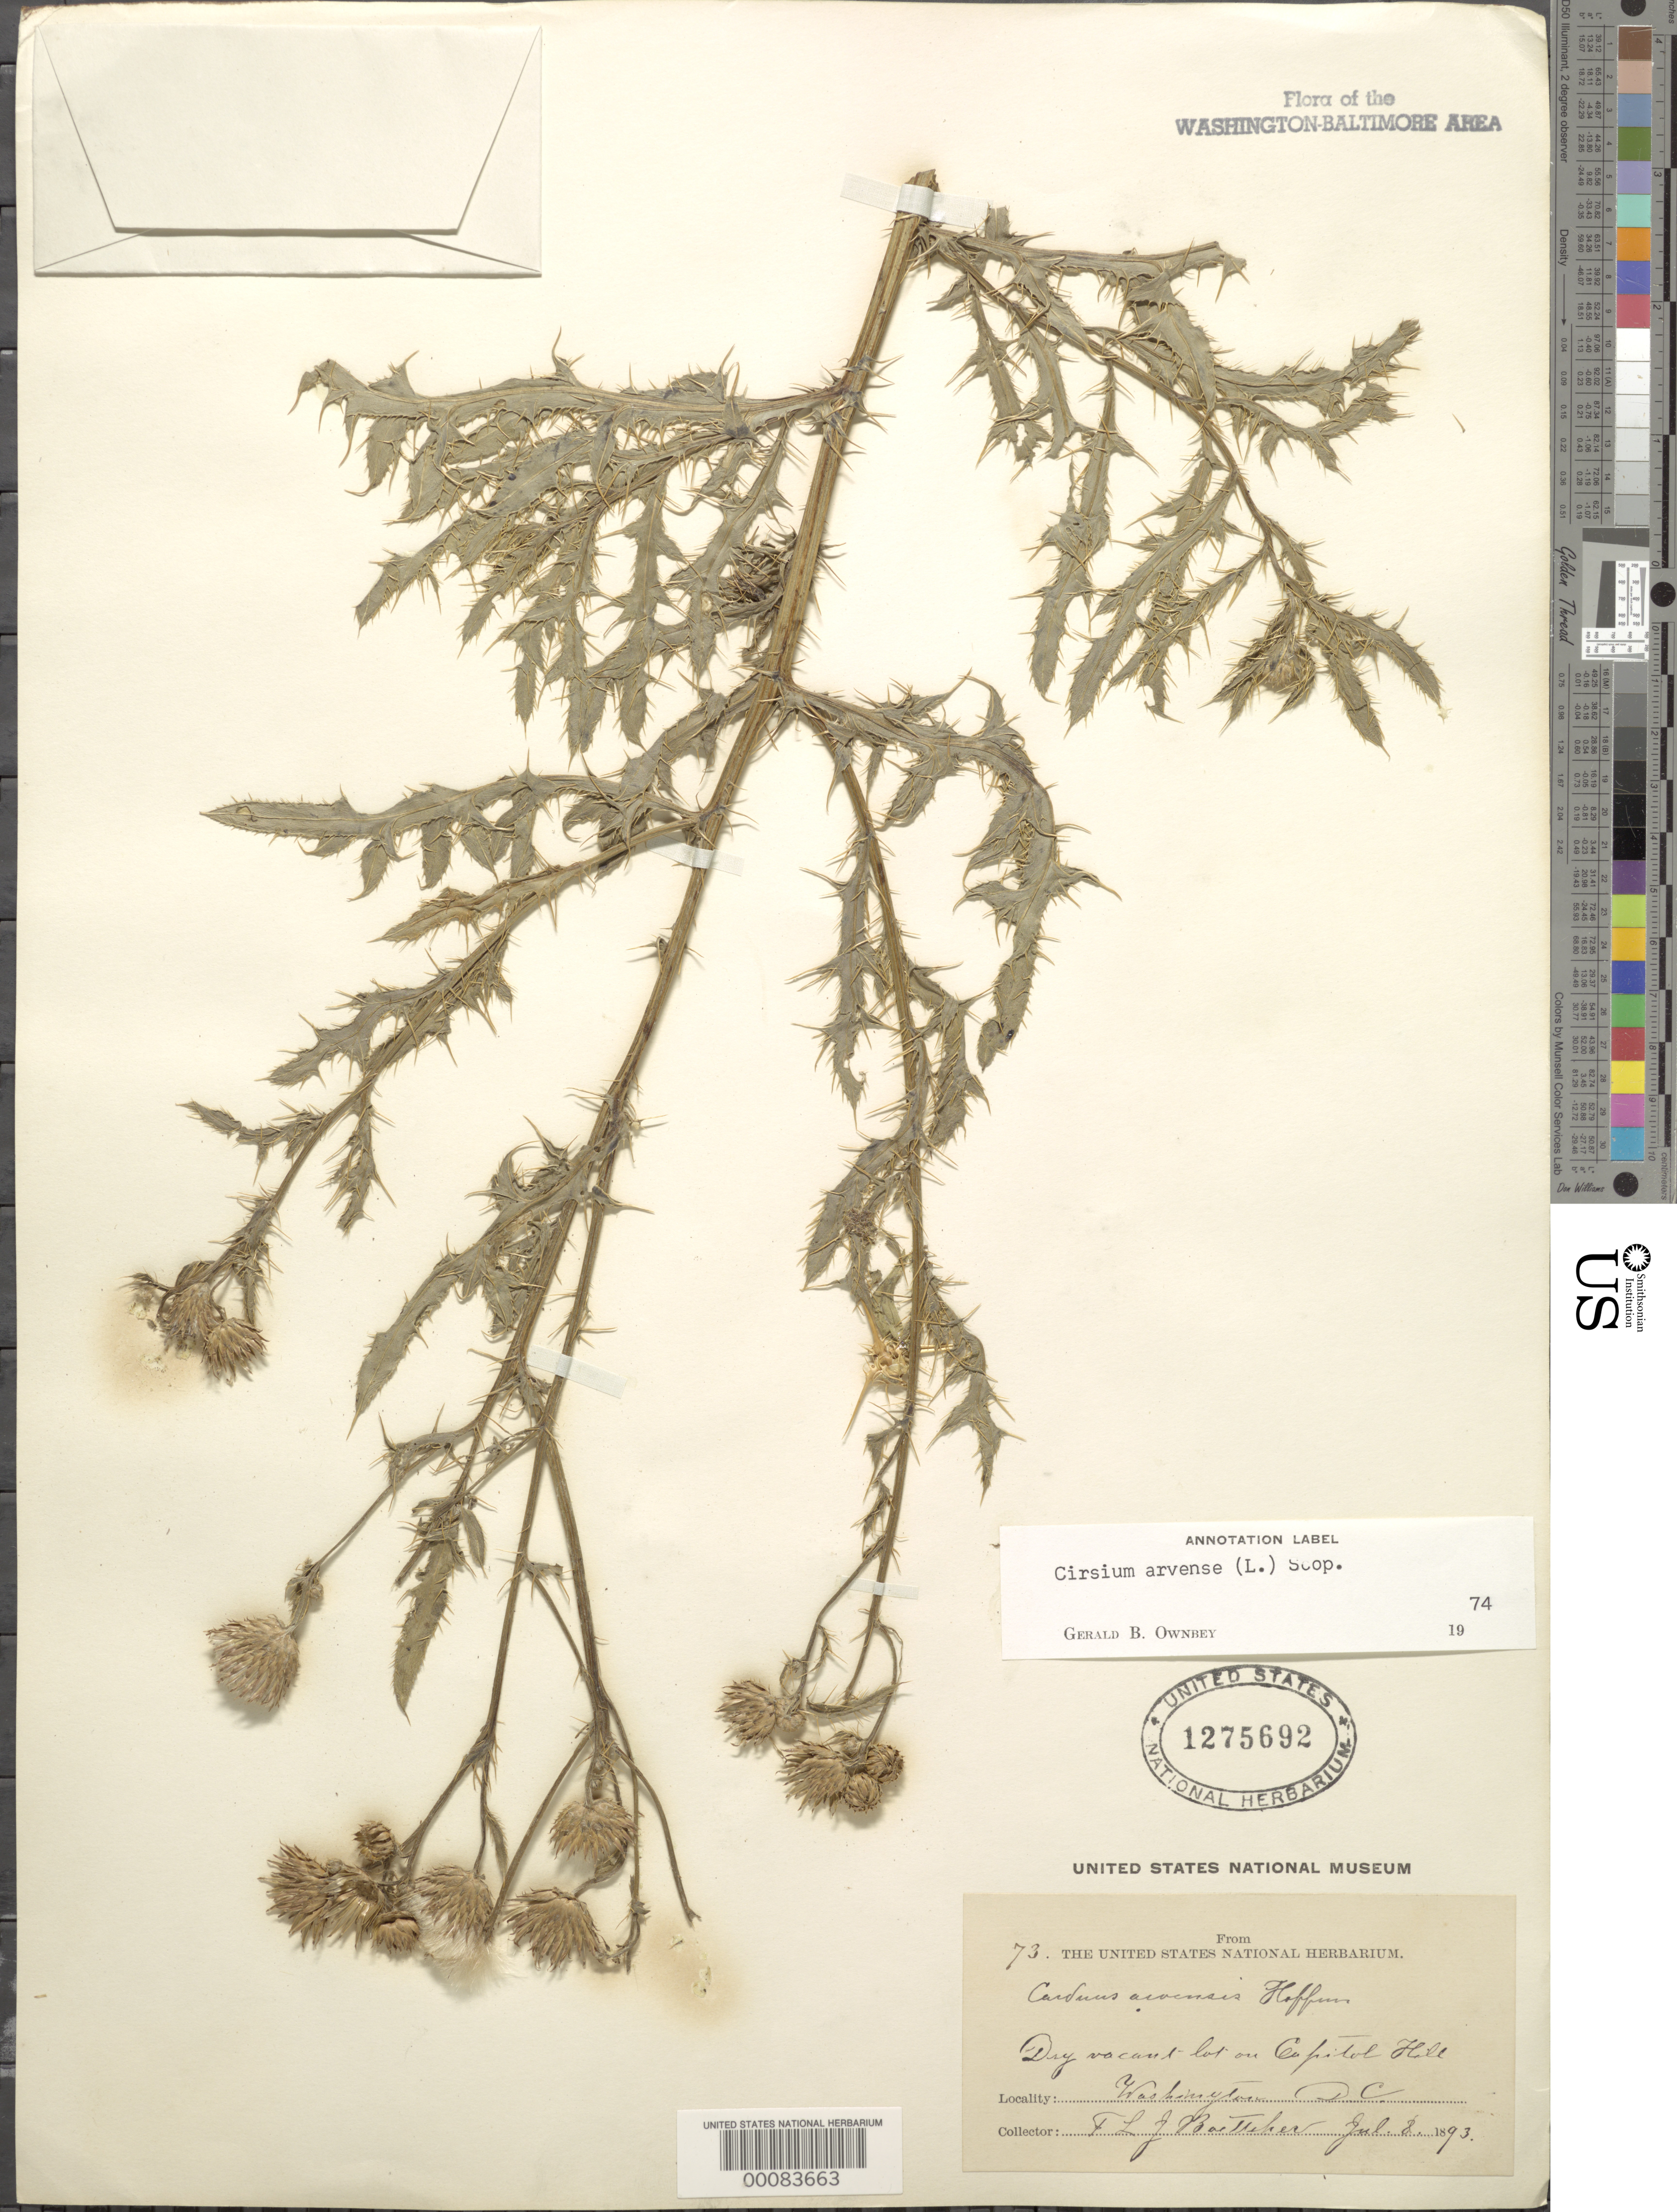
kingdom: Plantae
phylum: Tracheophyta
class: Magnoliopsida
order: Asterales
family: Asteraceae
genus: Cirsium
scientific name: Cirsium arvense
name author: (L.) Scop.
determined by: Ownbey, G. B.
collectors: F. Boettcher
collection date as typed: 08 Jul 1893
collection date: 1893-07-08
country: United States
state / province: District of Columbia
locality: vacant lot on Capitol Hill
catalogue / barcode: US 1275692